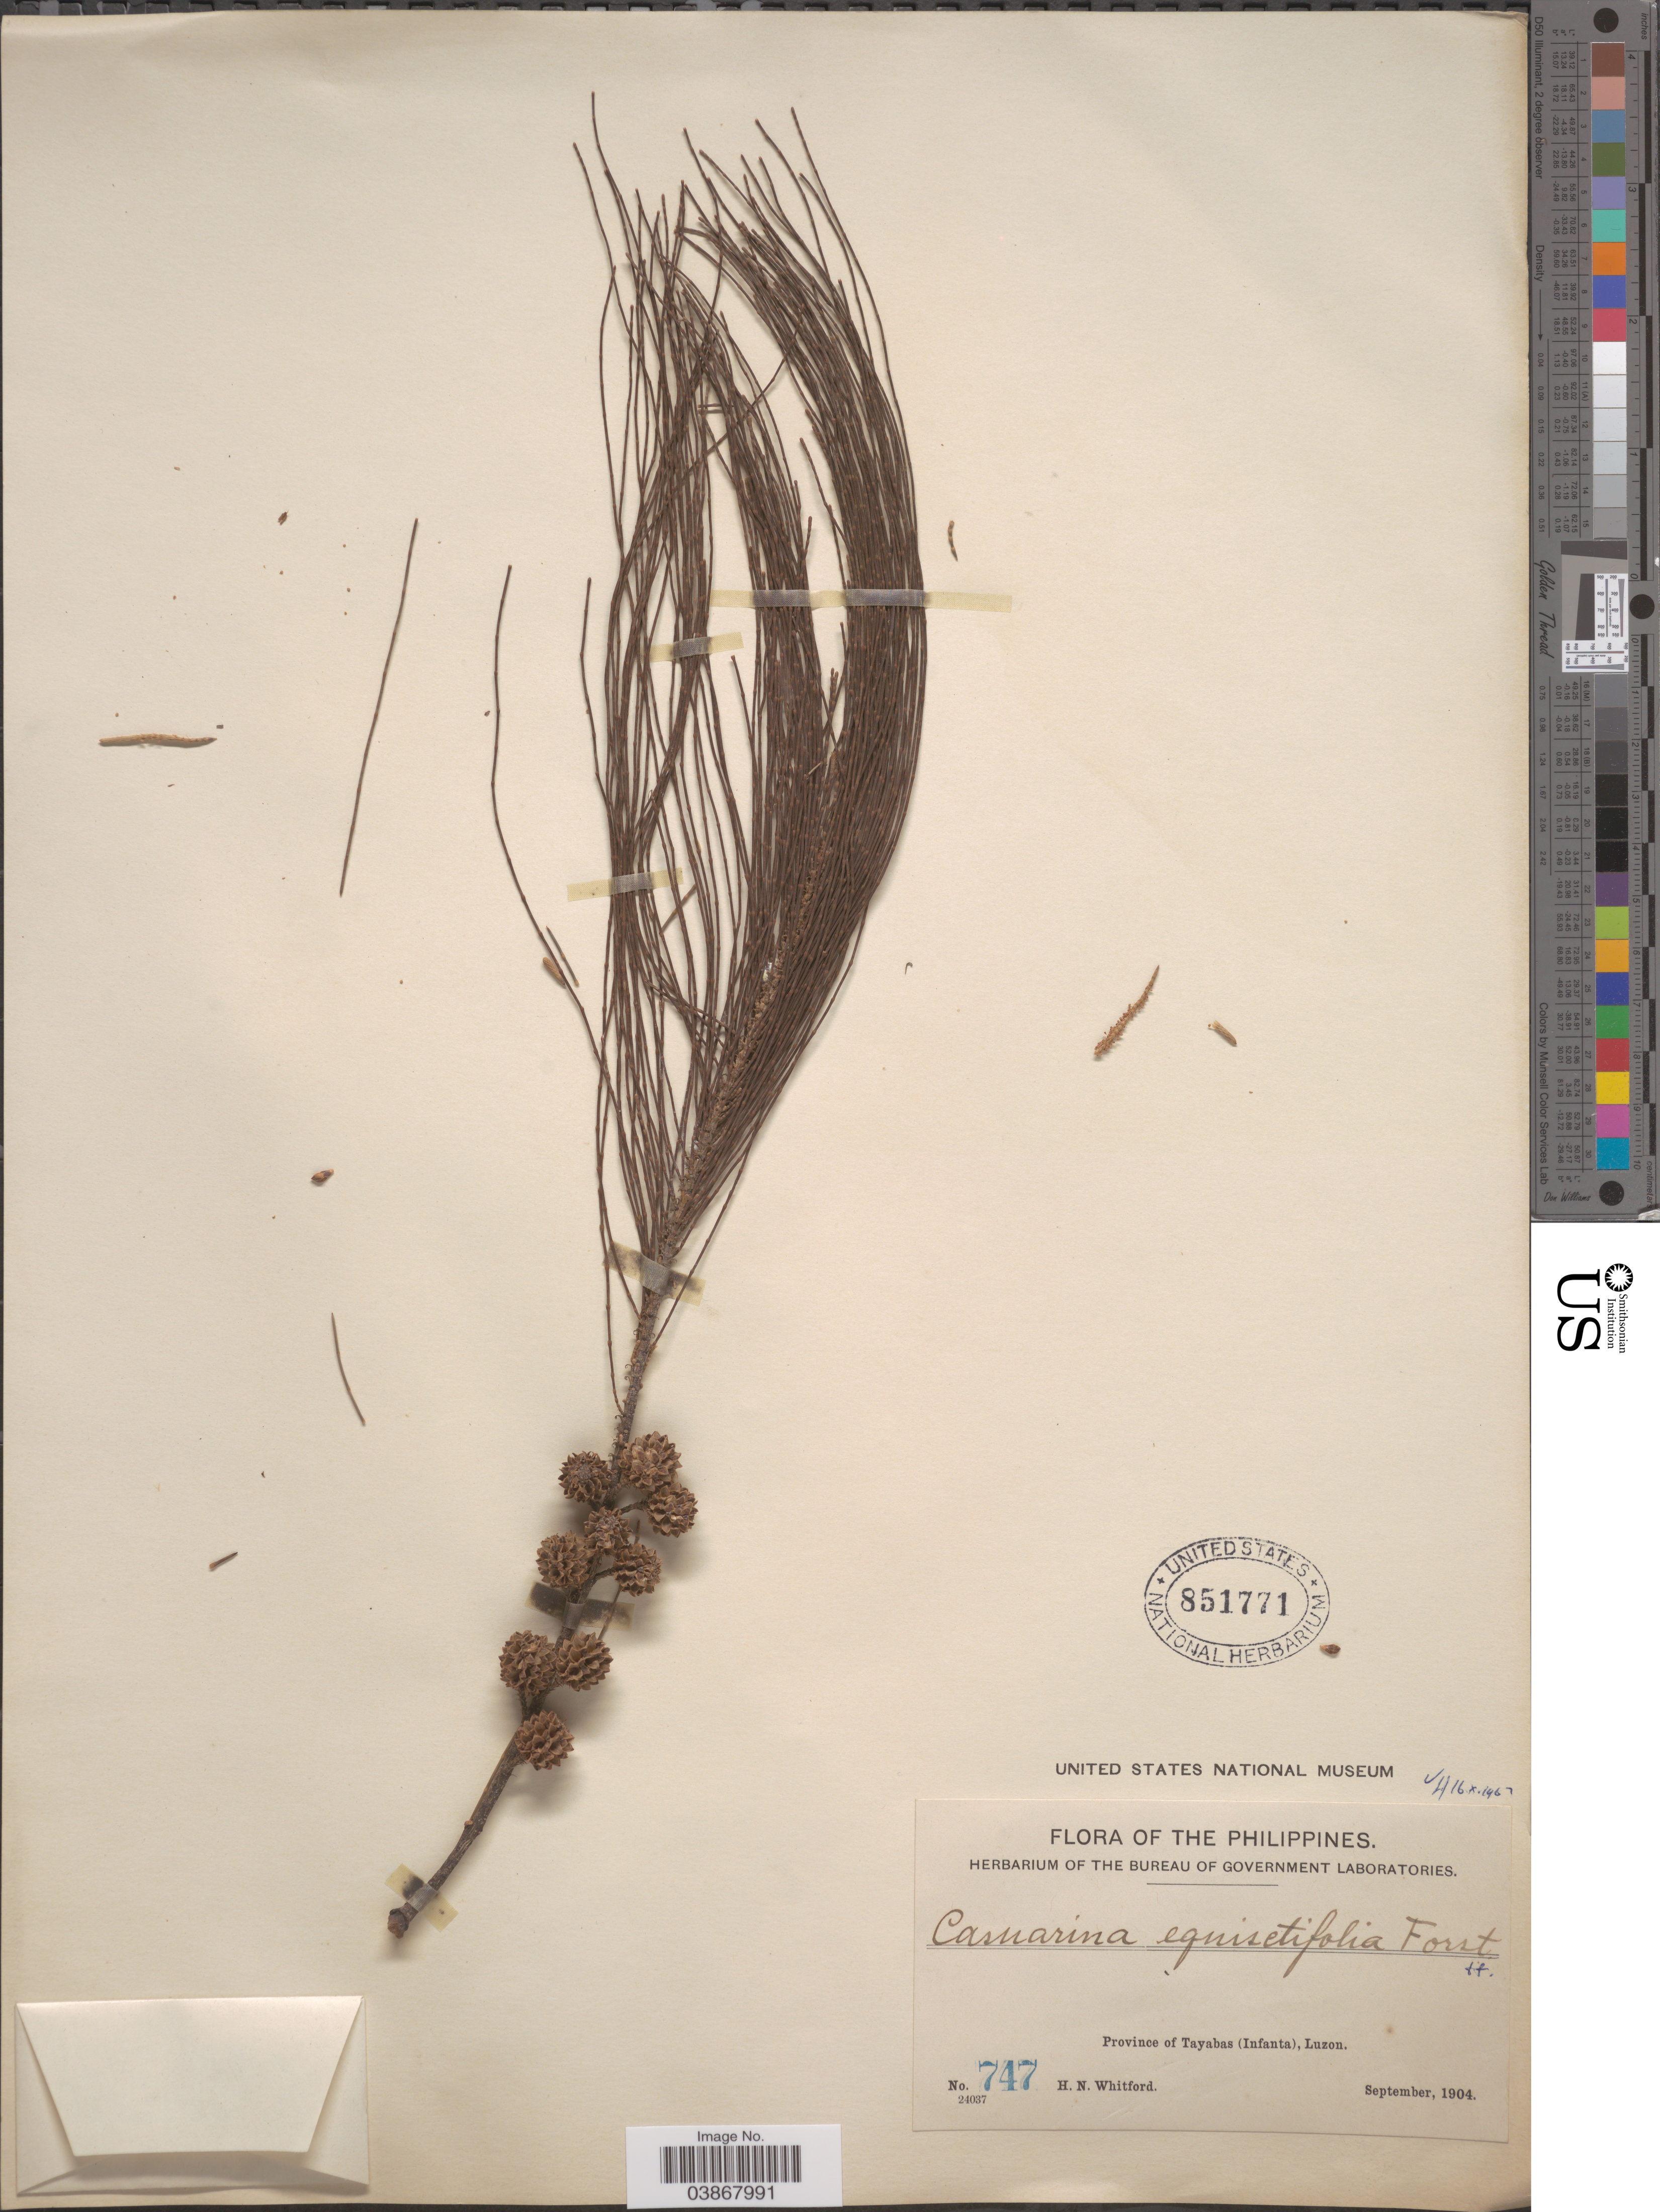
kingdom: Plantae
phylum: Tracheophyta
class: Magnoliopsida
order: Fagales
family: Casuarinaceae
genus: Casuarina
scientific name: Casuarina equisetifolia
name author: L.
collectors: H. N. Whitford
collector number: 747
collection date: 1904-09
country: Philippines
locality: Province of Tayabas (Infanta), Luzon.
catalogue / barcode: US 851771